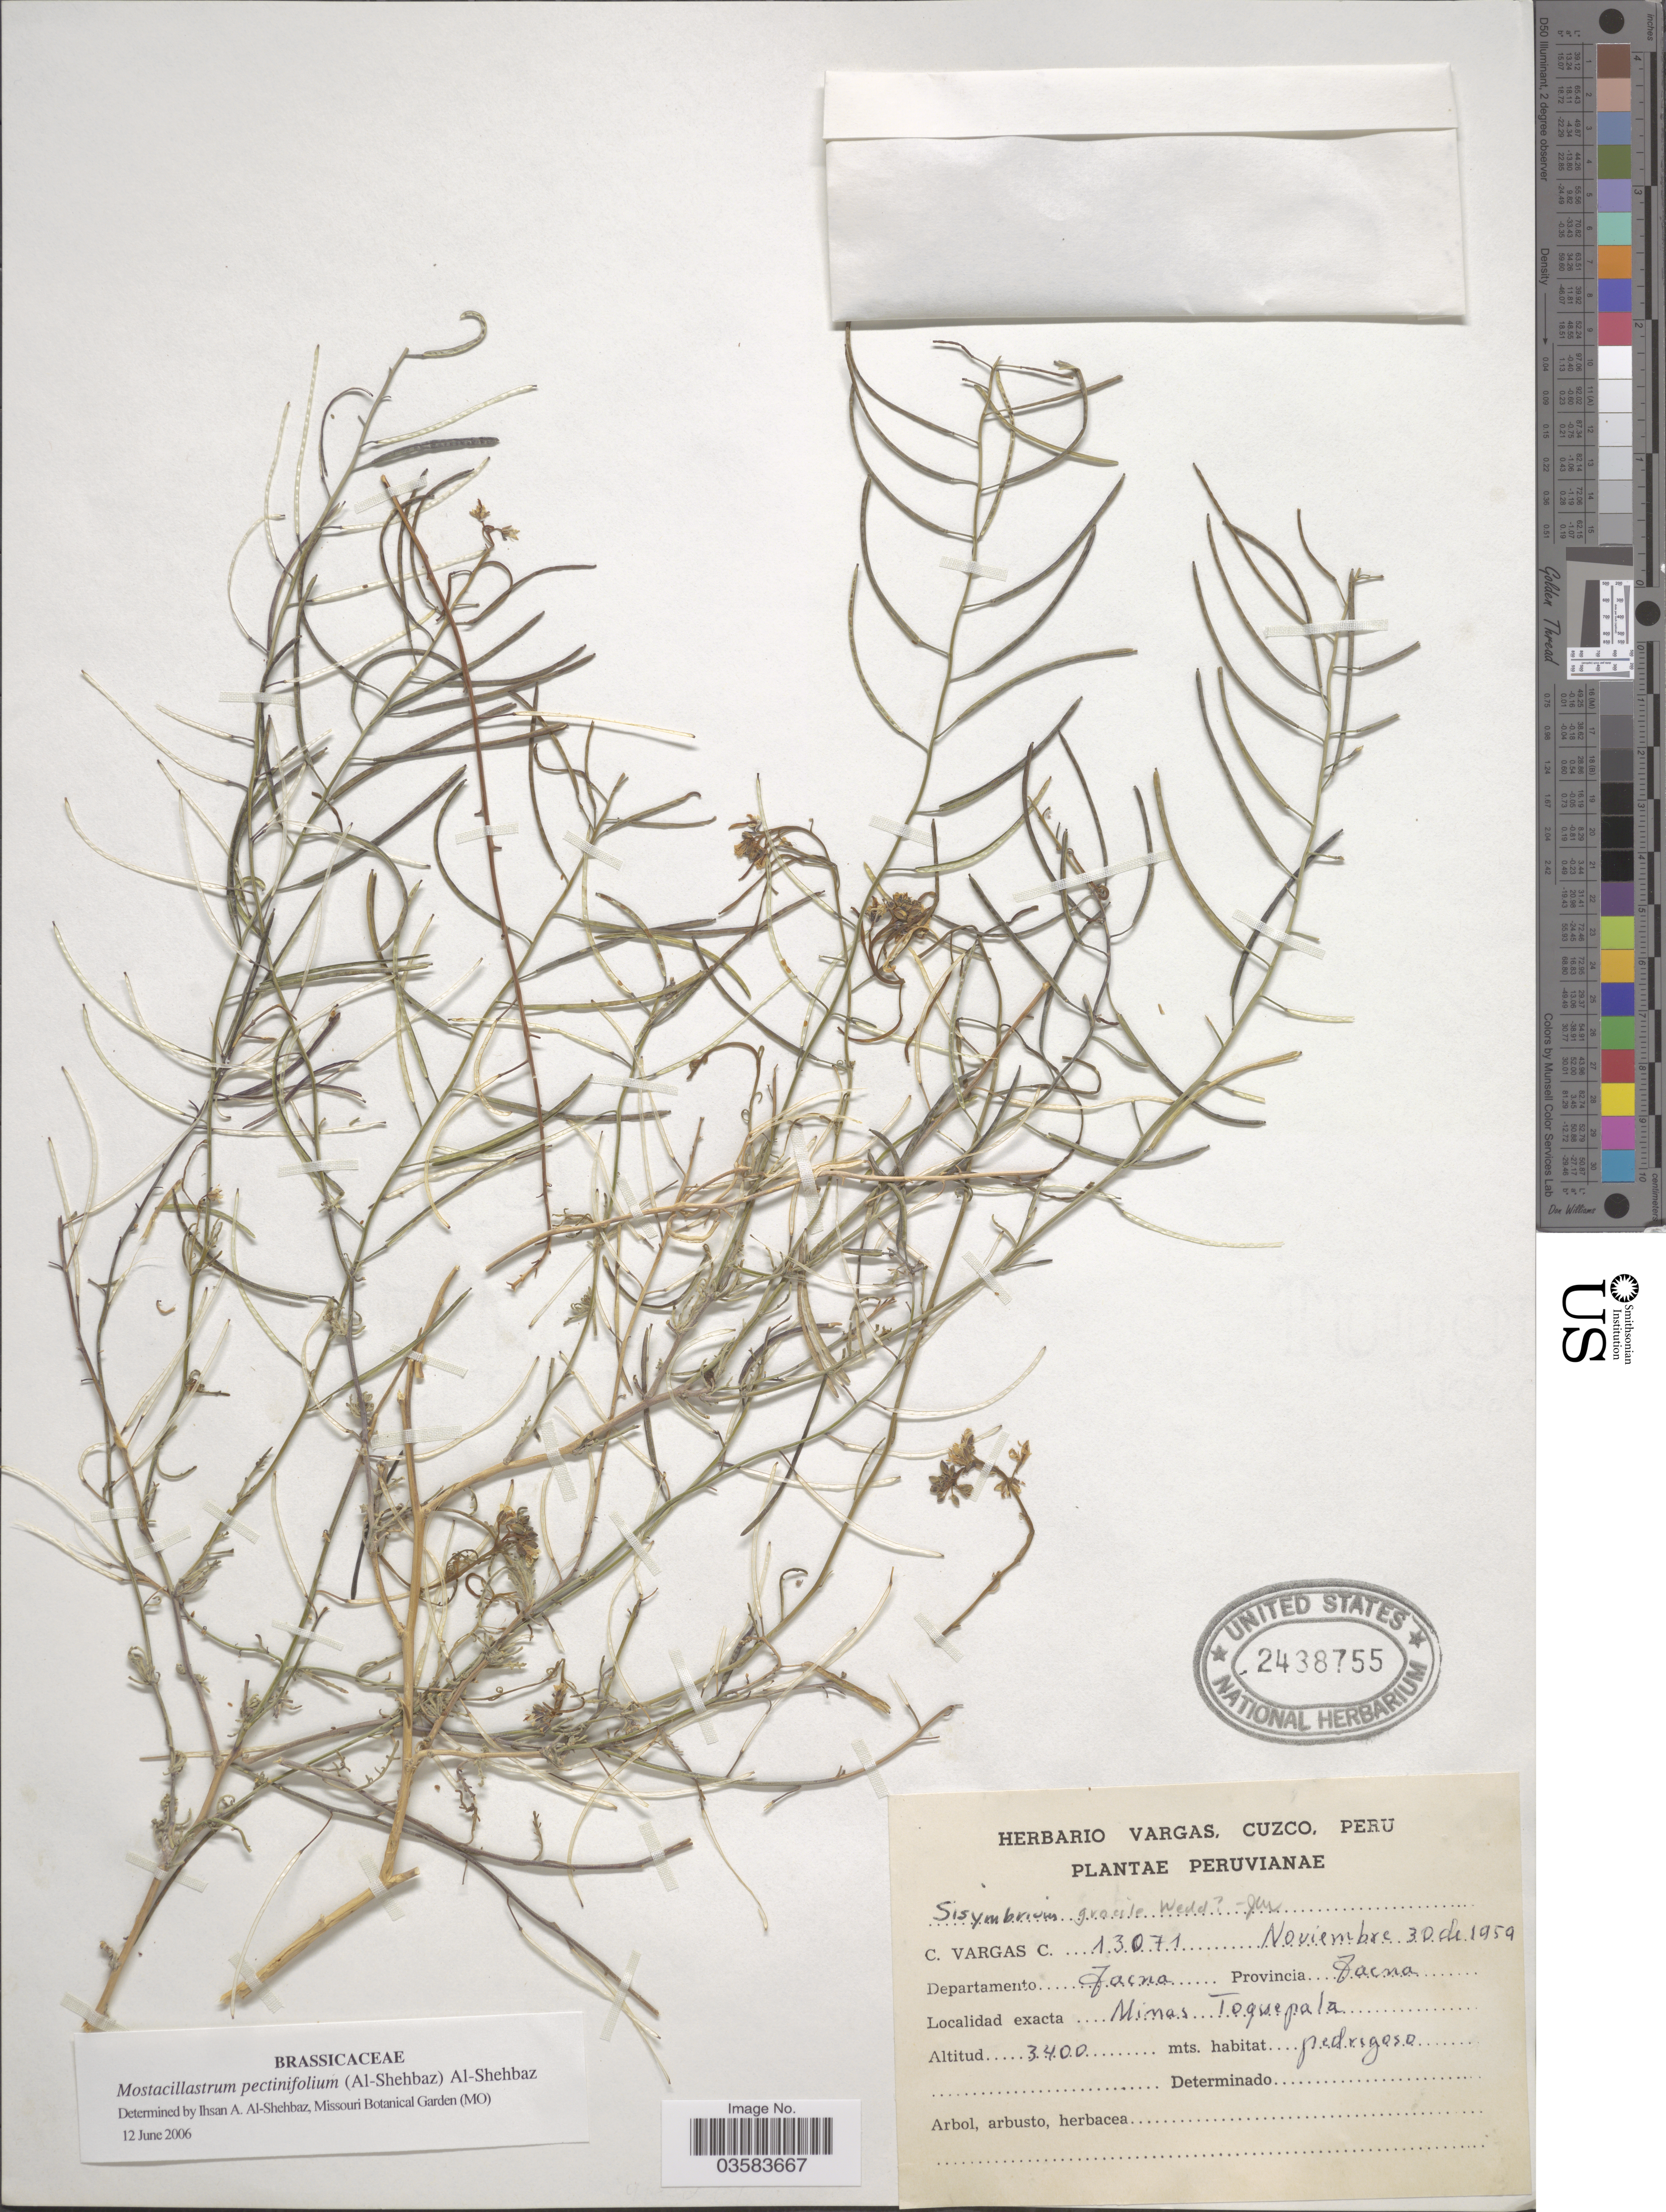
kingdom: Plantae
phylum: Tracheophyta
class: Magnoliopsida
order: Brassicales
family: Brassicaceae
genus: Mostacillastrum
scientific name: Mostacillastrum pectinifolium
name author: (Al-Shehbaz) Al-Shehbaz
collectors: C. Vargas Calderón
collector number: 13071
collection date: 1959-11-30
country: Peru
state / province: Tacna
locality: Departamento Tacna. Minas Toquepala.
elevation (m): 3400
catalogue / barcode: US 2438755